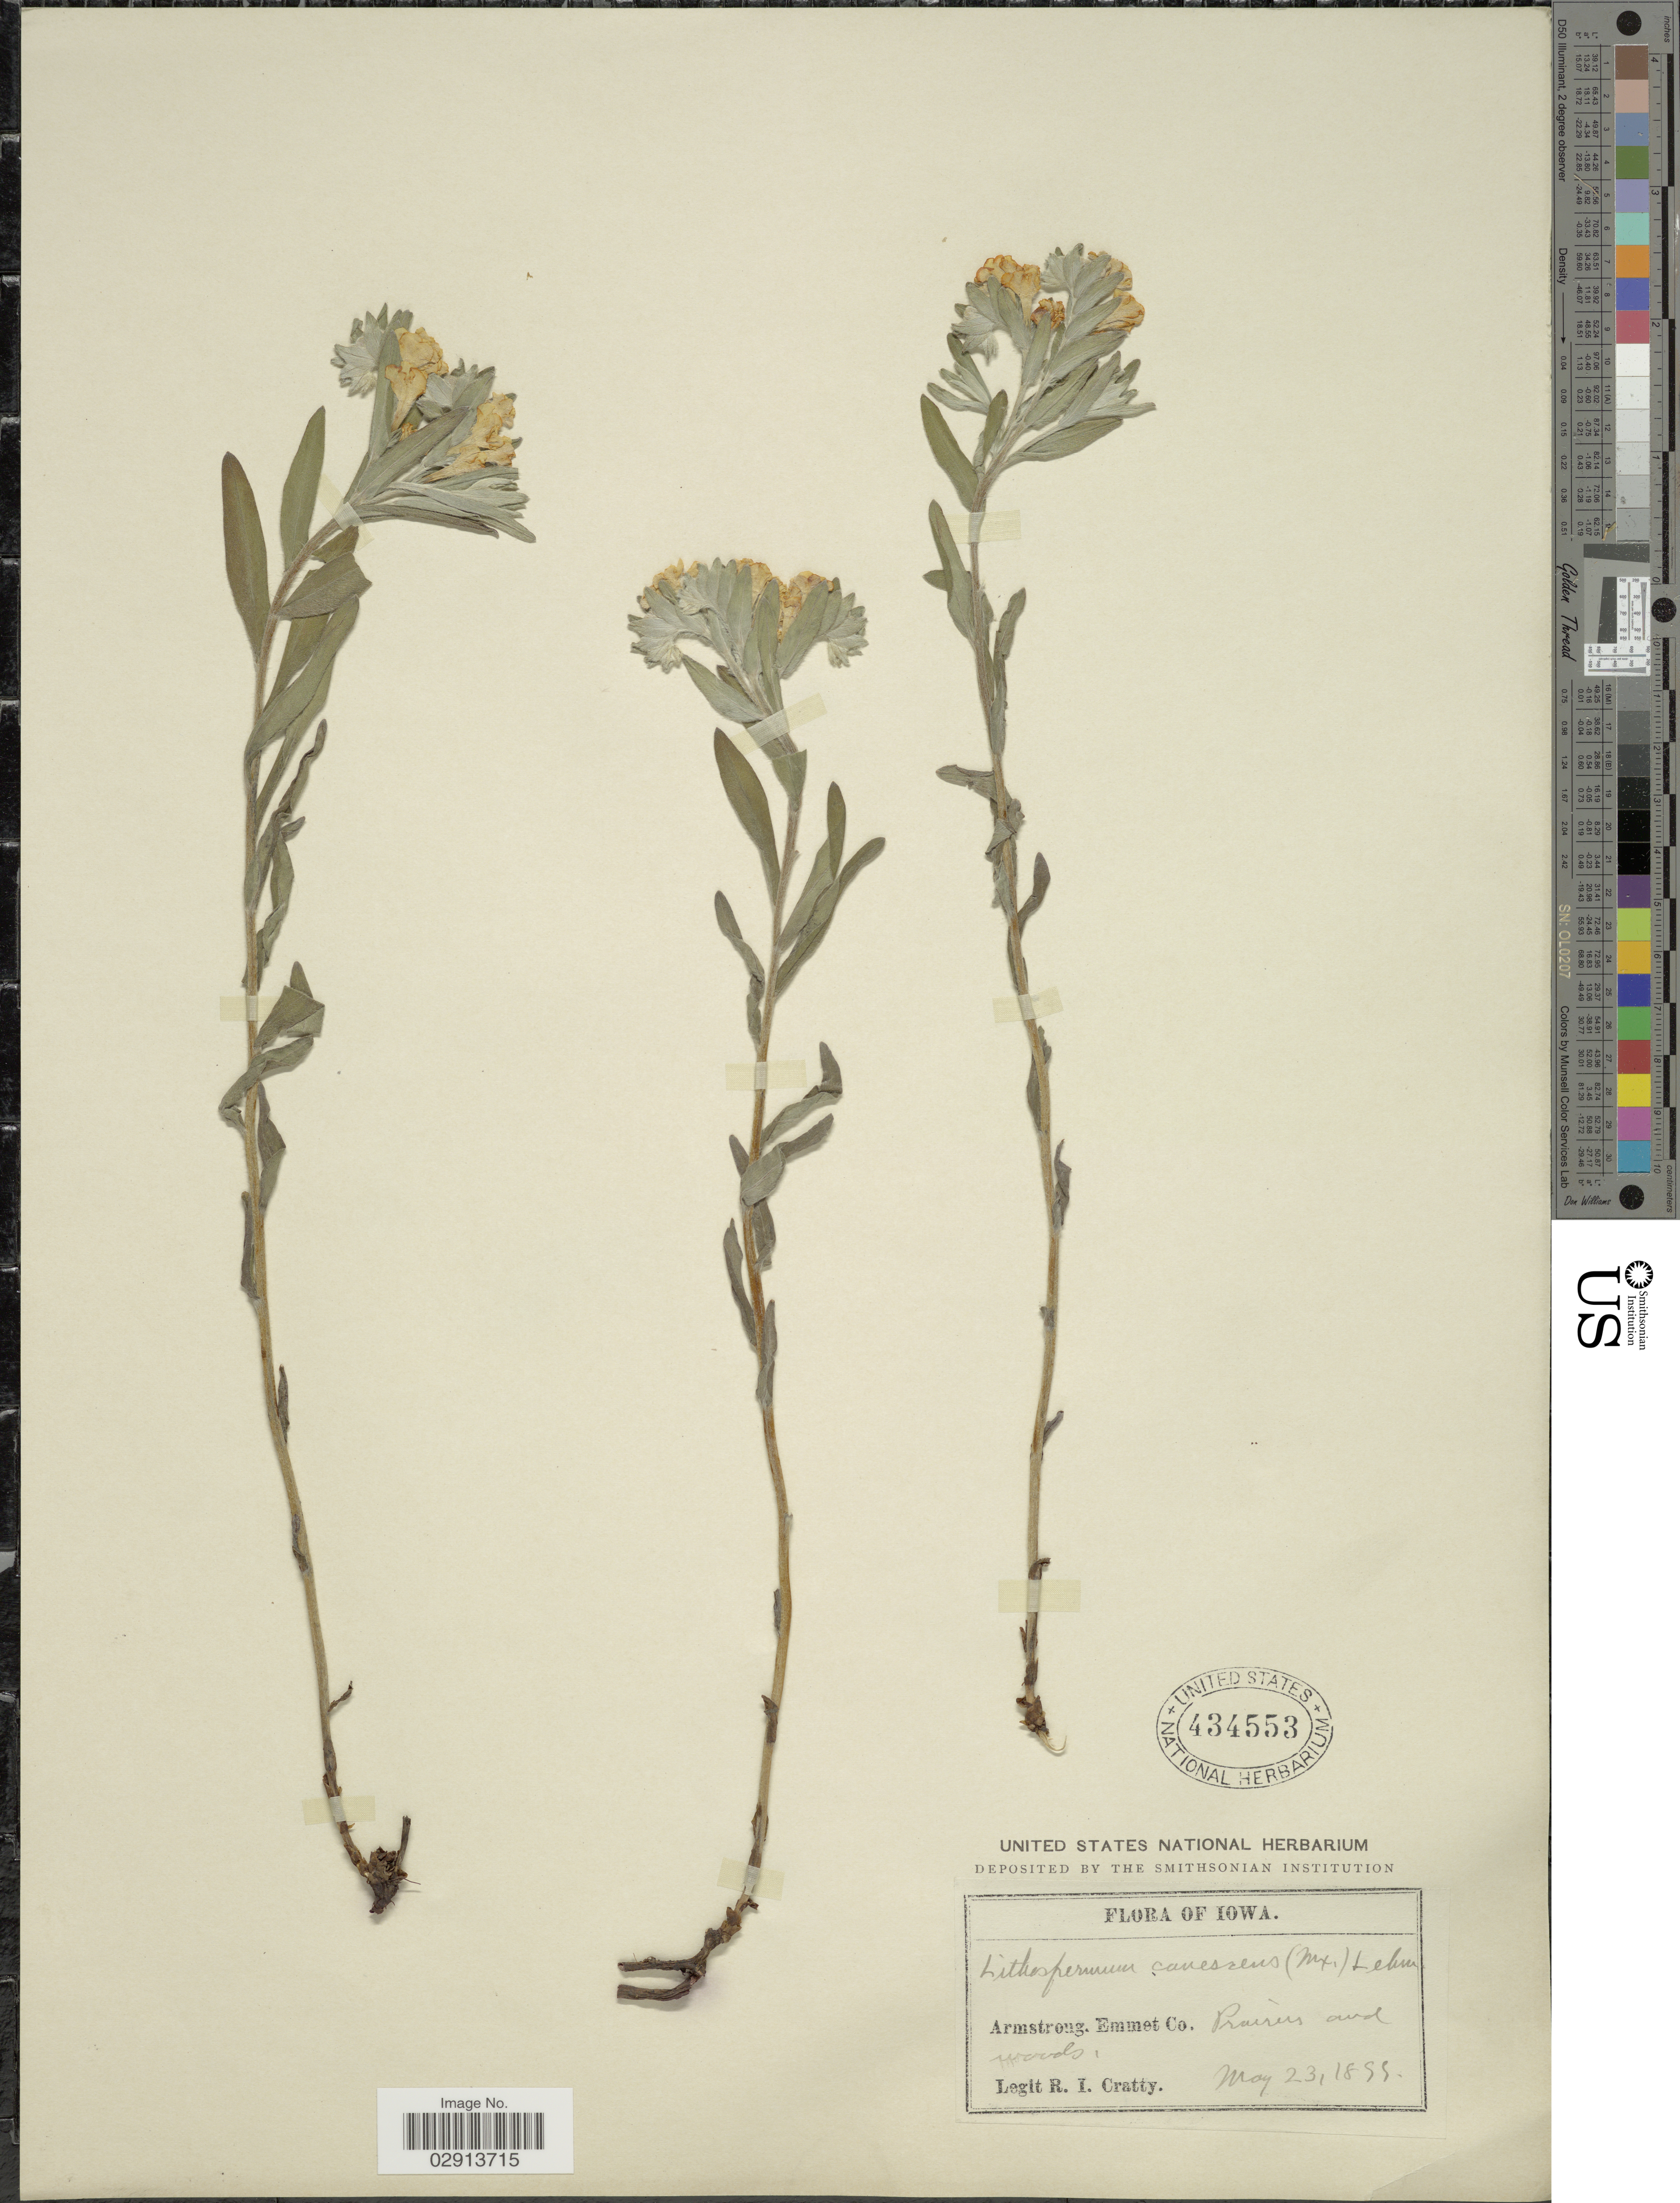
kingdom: Plantae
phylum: Tracheophyta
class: Magnoliopsida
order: Boraginales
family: Boraginaceae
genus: Lithospermum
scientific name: Lithospermum canescens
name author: (Michx.) Lehm.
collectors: R. Cratty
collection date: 1899-05-23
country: United States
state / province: Iowa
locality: Armstrong. Emmet Co. Prairies and woods.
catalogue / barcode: US 434553